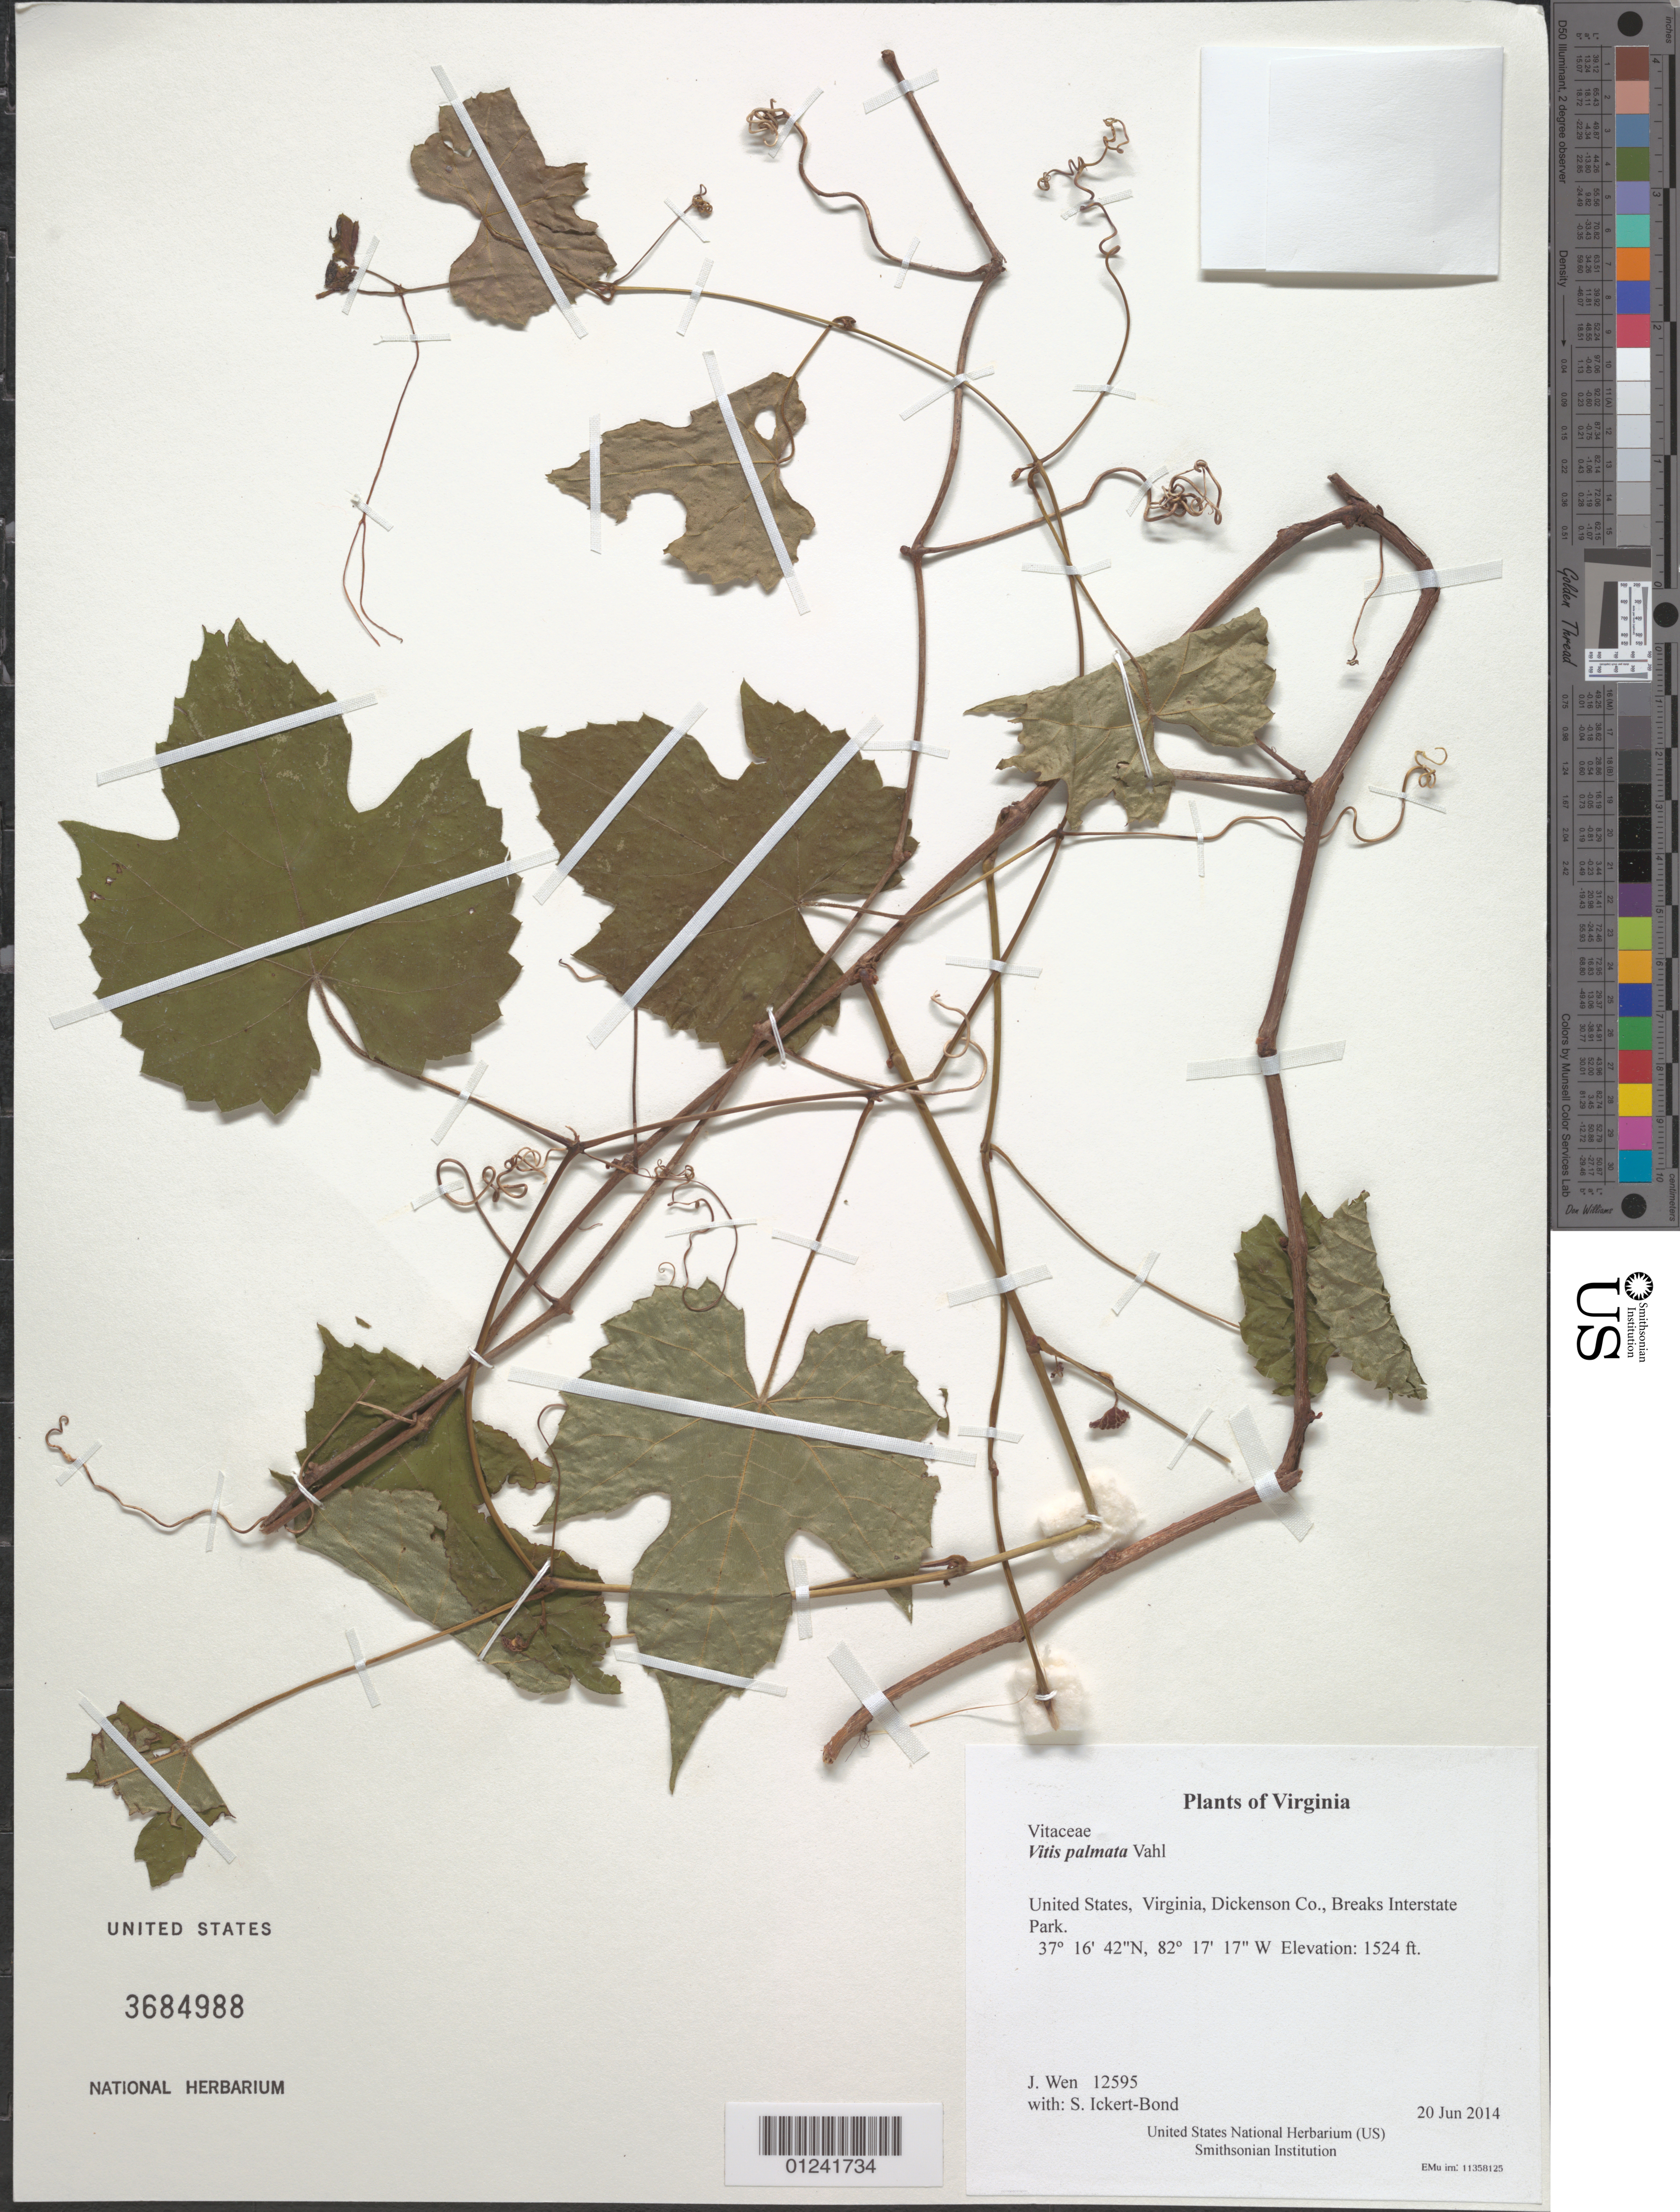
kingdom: Plantae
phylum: Tracheophyta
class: Magnoliopsida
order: Vitales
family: Vitaceae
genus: Vitis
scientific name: Vitis palmata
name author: Vahl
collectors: J. Wen & S. Ickert-Bond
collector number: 12595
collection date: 2014-06-20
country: United States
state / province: Virginia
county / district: Dickenson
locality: Breaks Interstate Park.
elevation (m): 465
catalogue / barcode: US 3684988